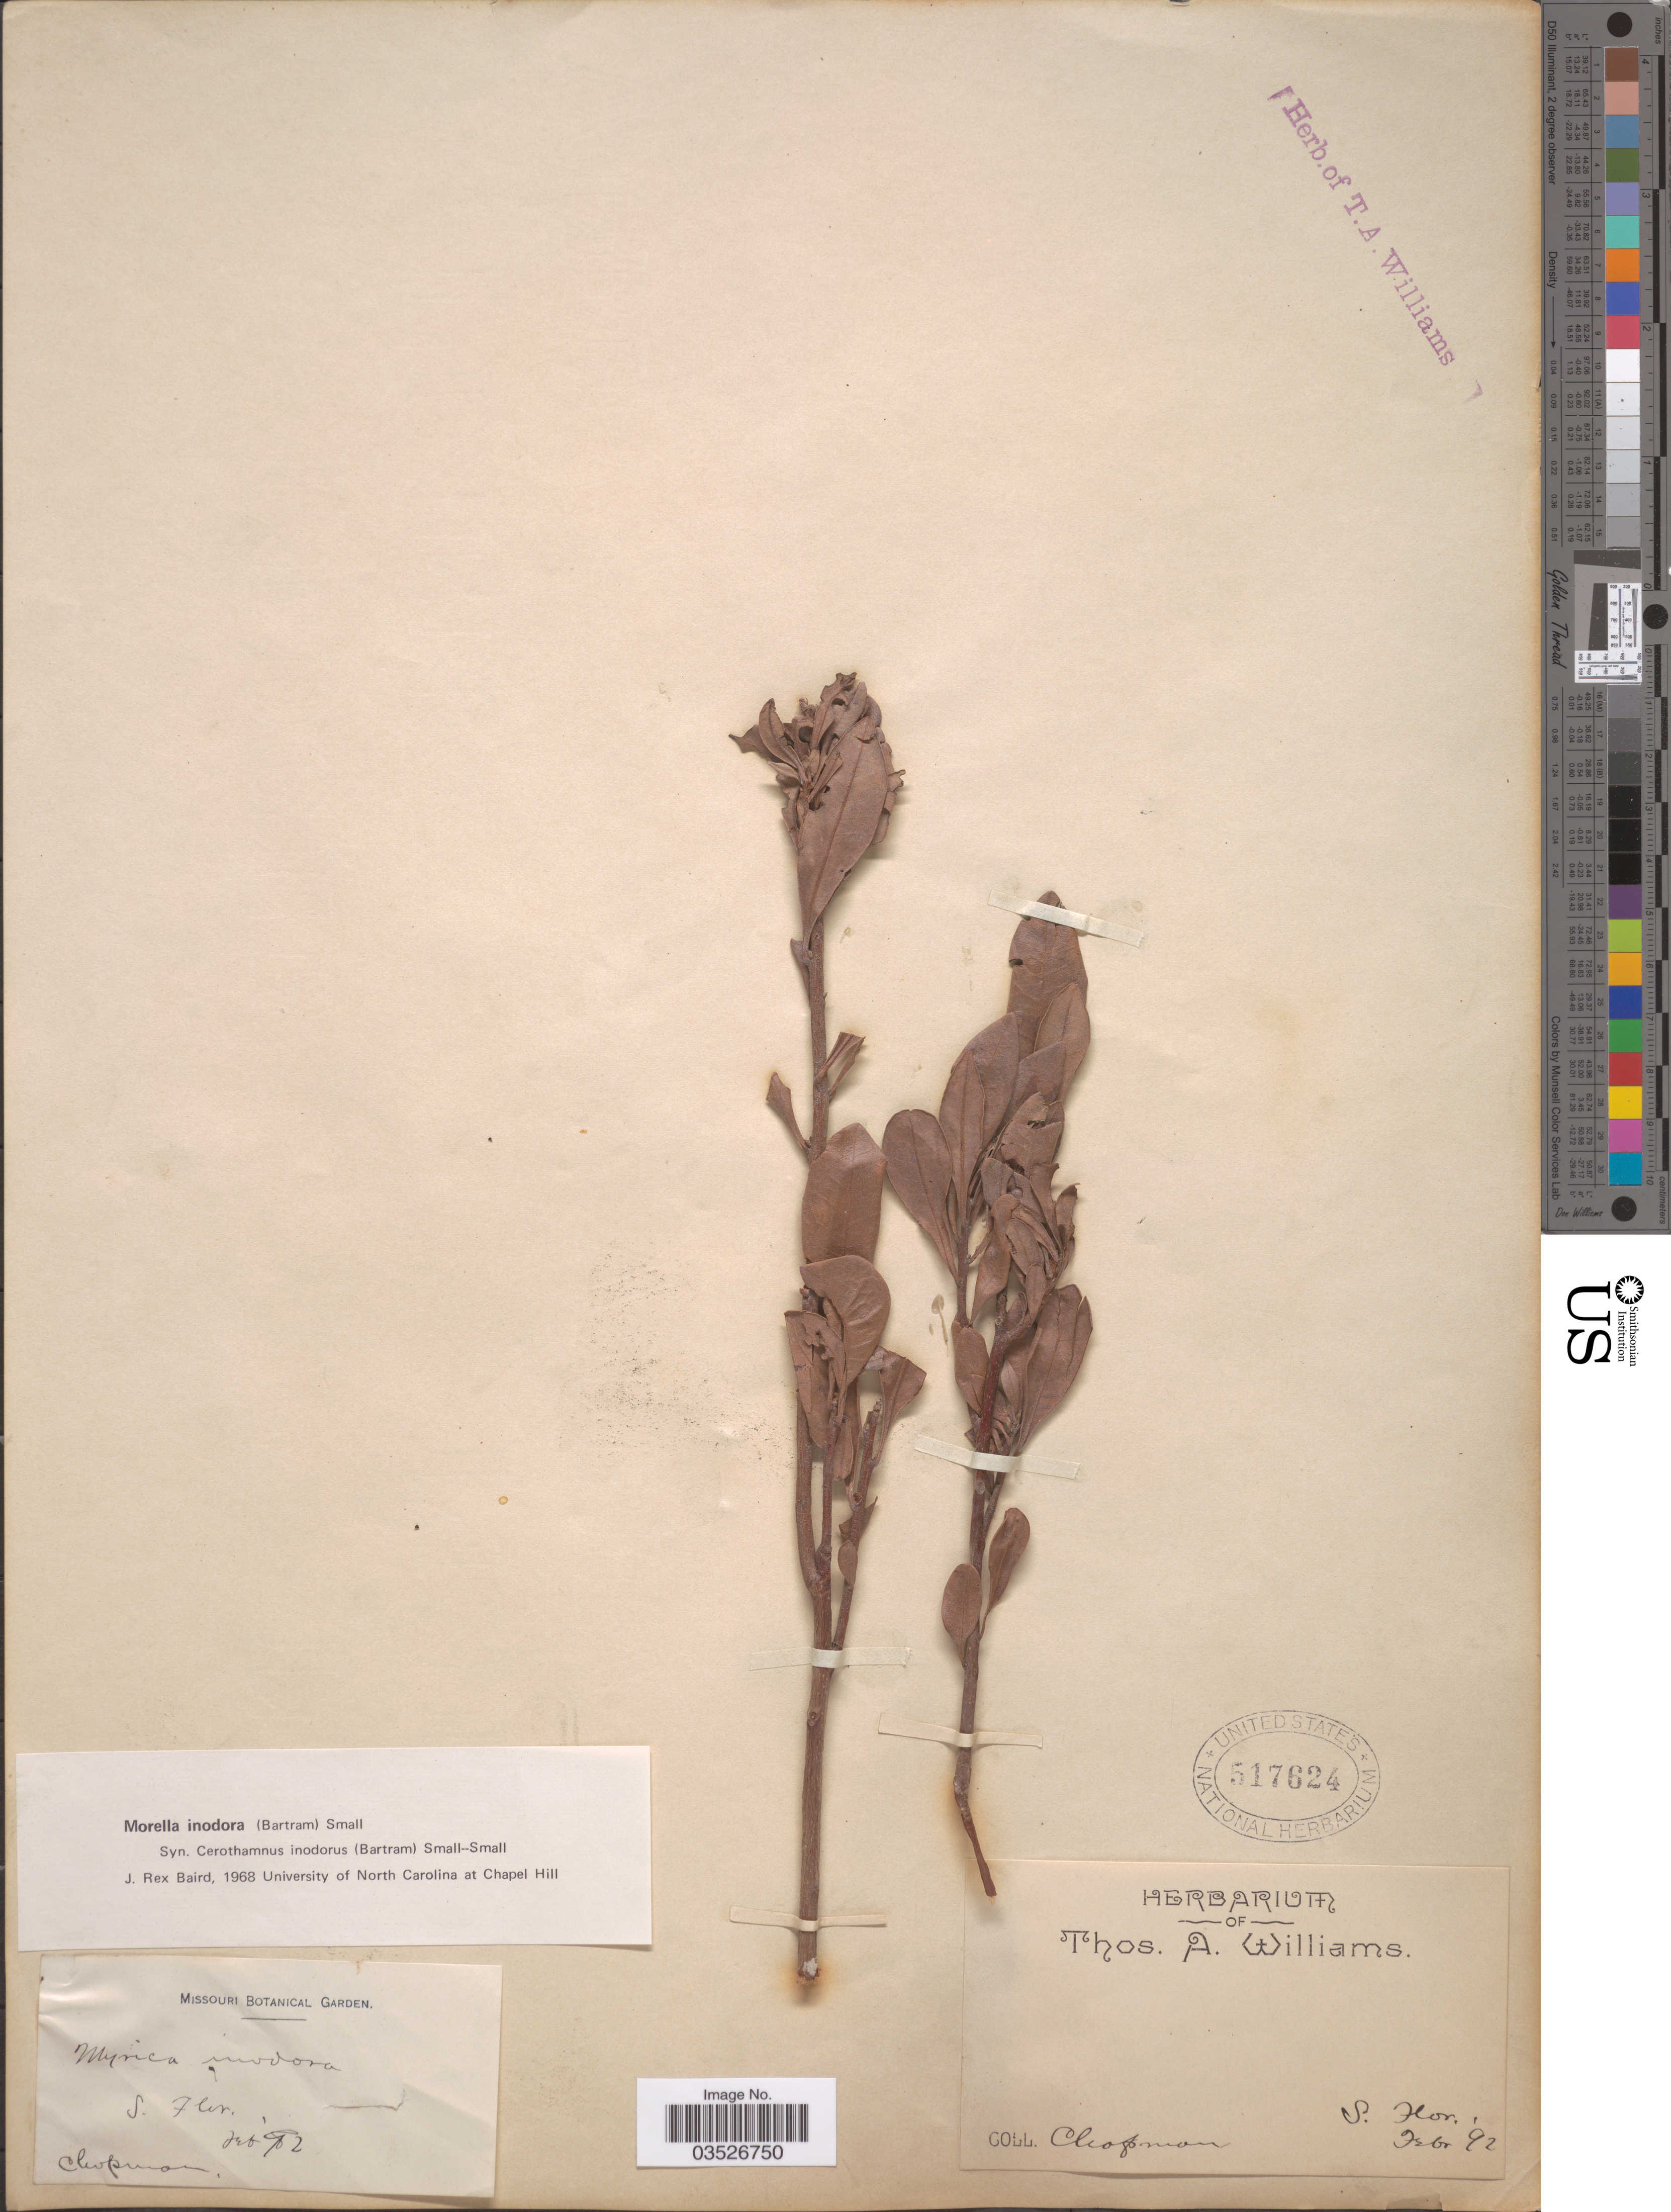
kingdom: Plantae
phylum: Tracheophyta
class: Magnoliopsida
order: Fagales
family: Myricaceae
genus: Morella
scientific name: Morella inodora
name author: (W. Bartram) Small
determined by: Baird, James Rex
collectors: A. Chapman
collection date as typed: Transcribed d/m/y: /2/92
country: United States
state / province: Florida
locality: S. Flor.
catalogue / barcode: US 517624